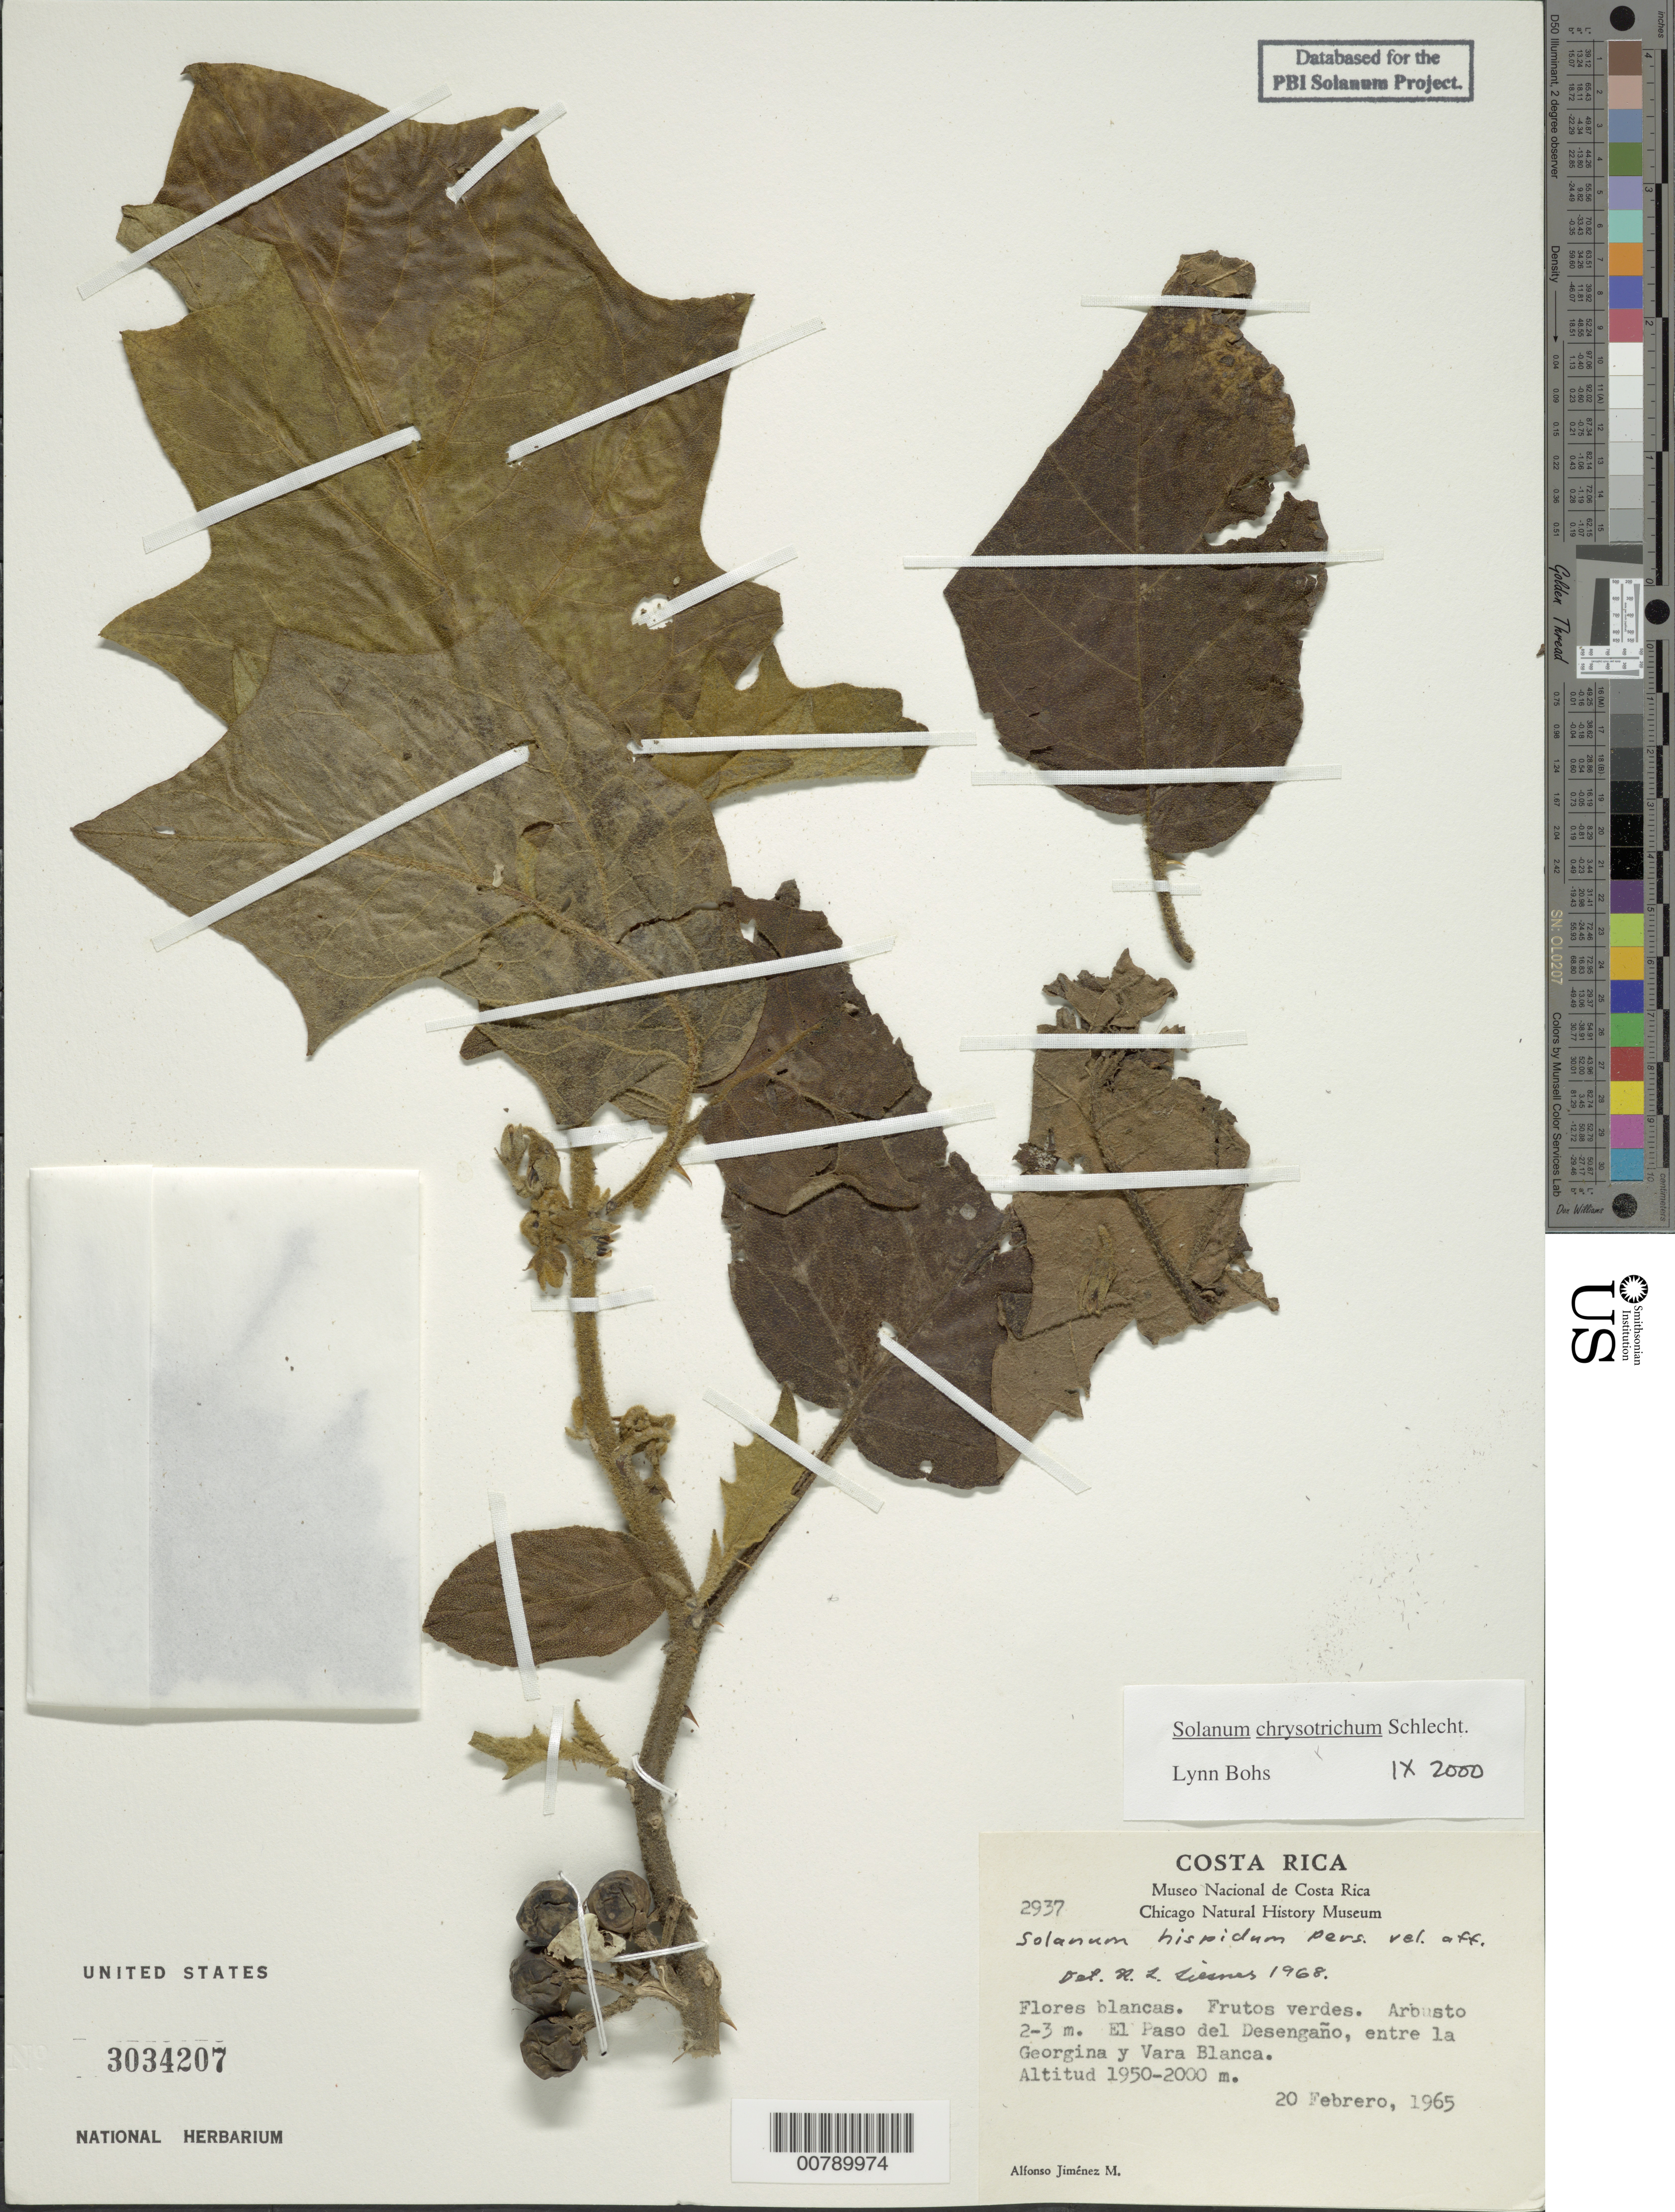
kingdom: Plantae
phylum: Tracheophyta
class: Magnoliopsida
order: Solanales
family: Solanaceae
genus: Solanum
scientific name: Solanum chrysotrichum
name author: Schltdl.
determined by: Nee, Michael H.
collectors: A. Jiménez M.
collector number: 2937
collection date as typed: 20 Feb 1965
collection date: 1965-02-20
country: Costa Rica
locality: El Paso del Desengaño, entre la Georgina y Vara Blanca.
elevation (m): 1950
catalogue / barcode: US 3034207